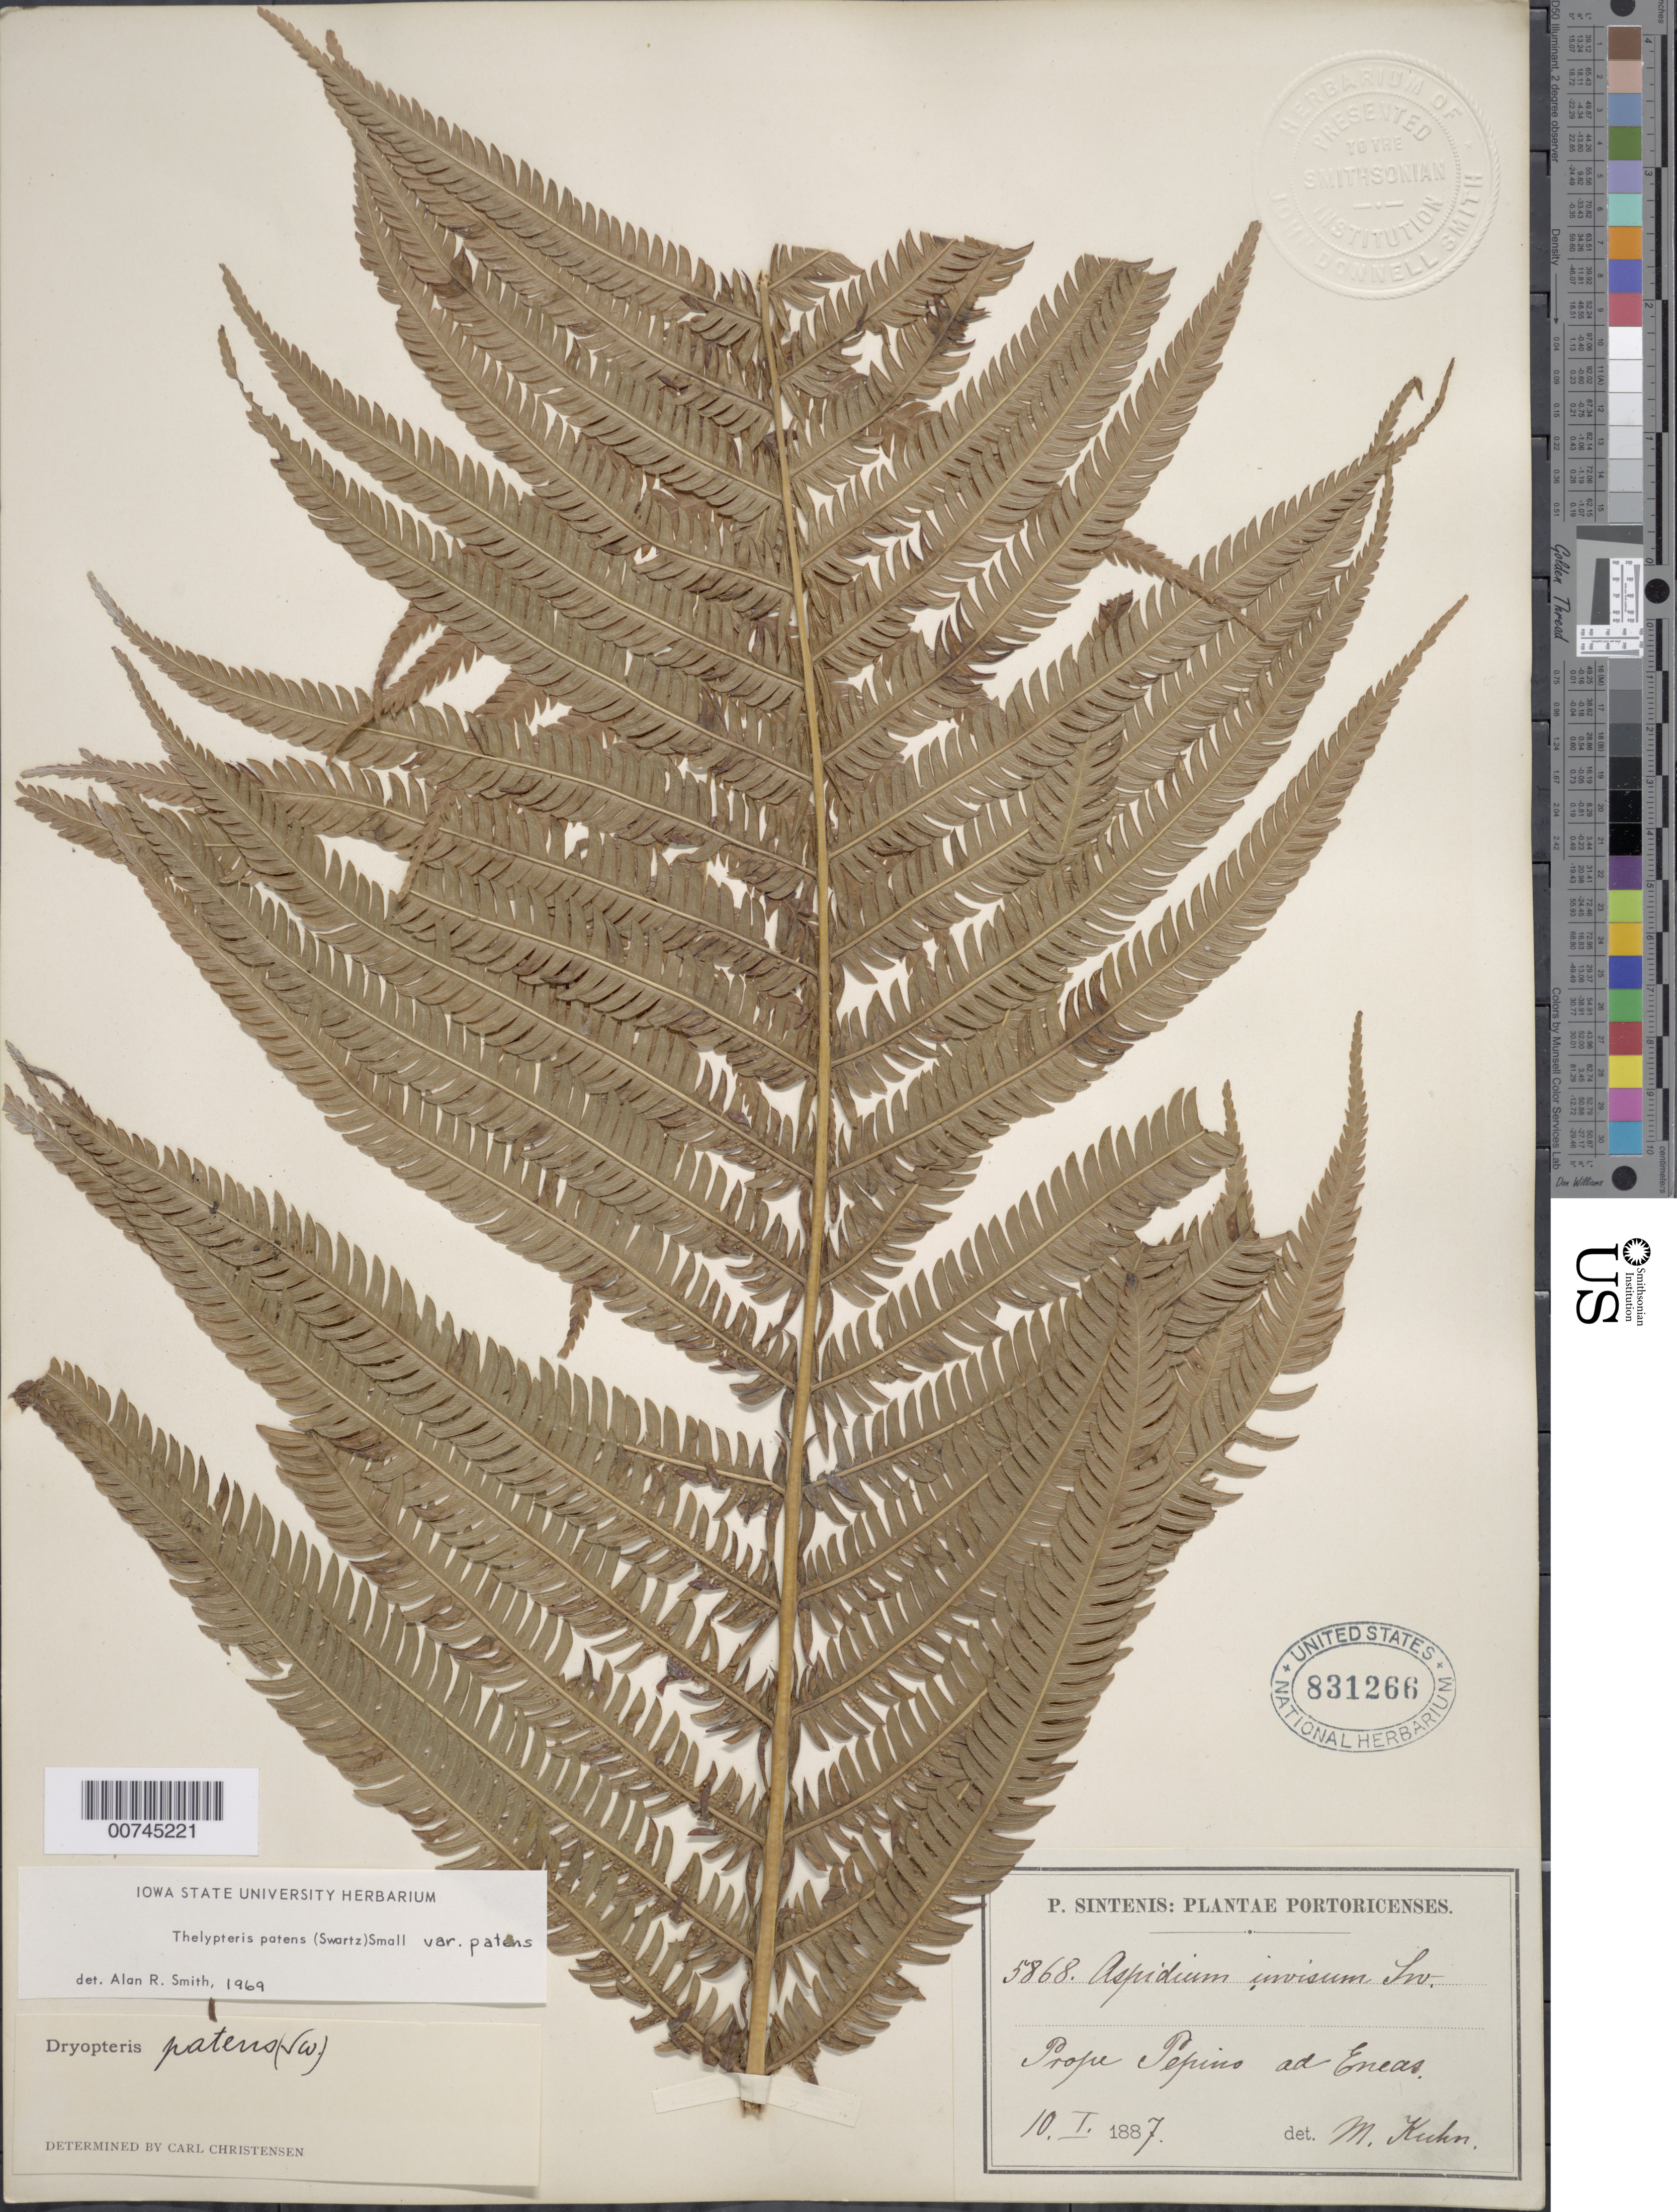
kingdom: Plantae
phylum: Tracheophyta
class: Polypodiopsida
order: Polypodiales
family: Thelypteridaceae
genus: Christella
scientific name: Christella patens var. patens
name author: (Sw.) Holttum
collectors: P. Sintenis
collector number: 5868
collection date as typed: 10 Jan 1887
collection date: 1887-01-10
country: Puerto Rico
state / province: San Sebastián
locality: Prope Pepino ad Eneas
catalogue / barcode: US 931266